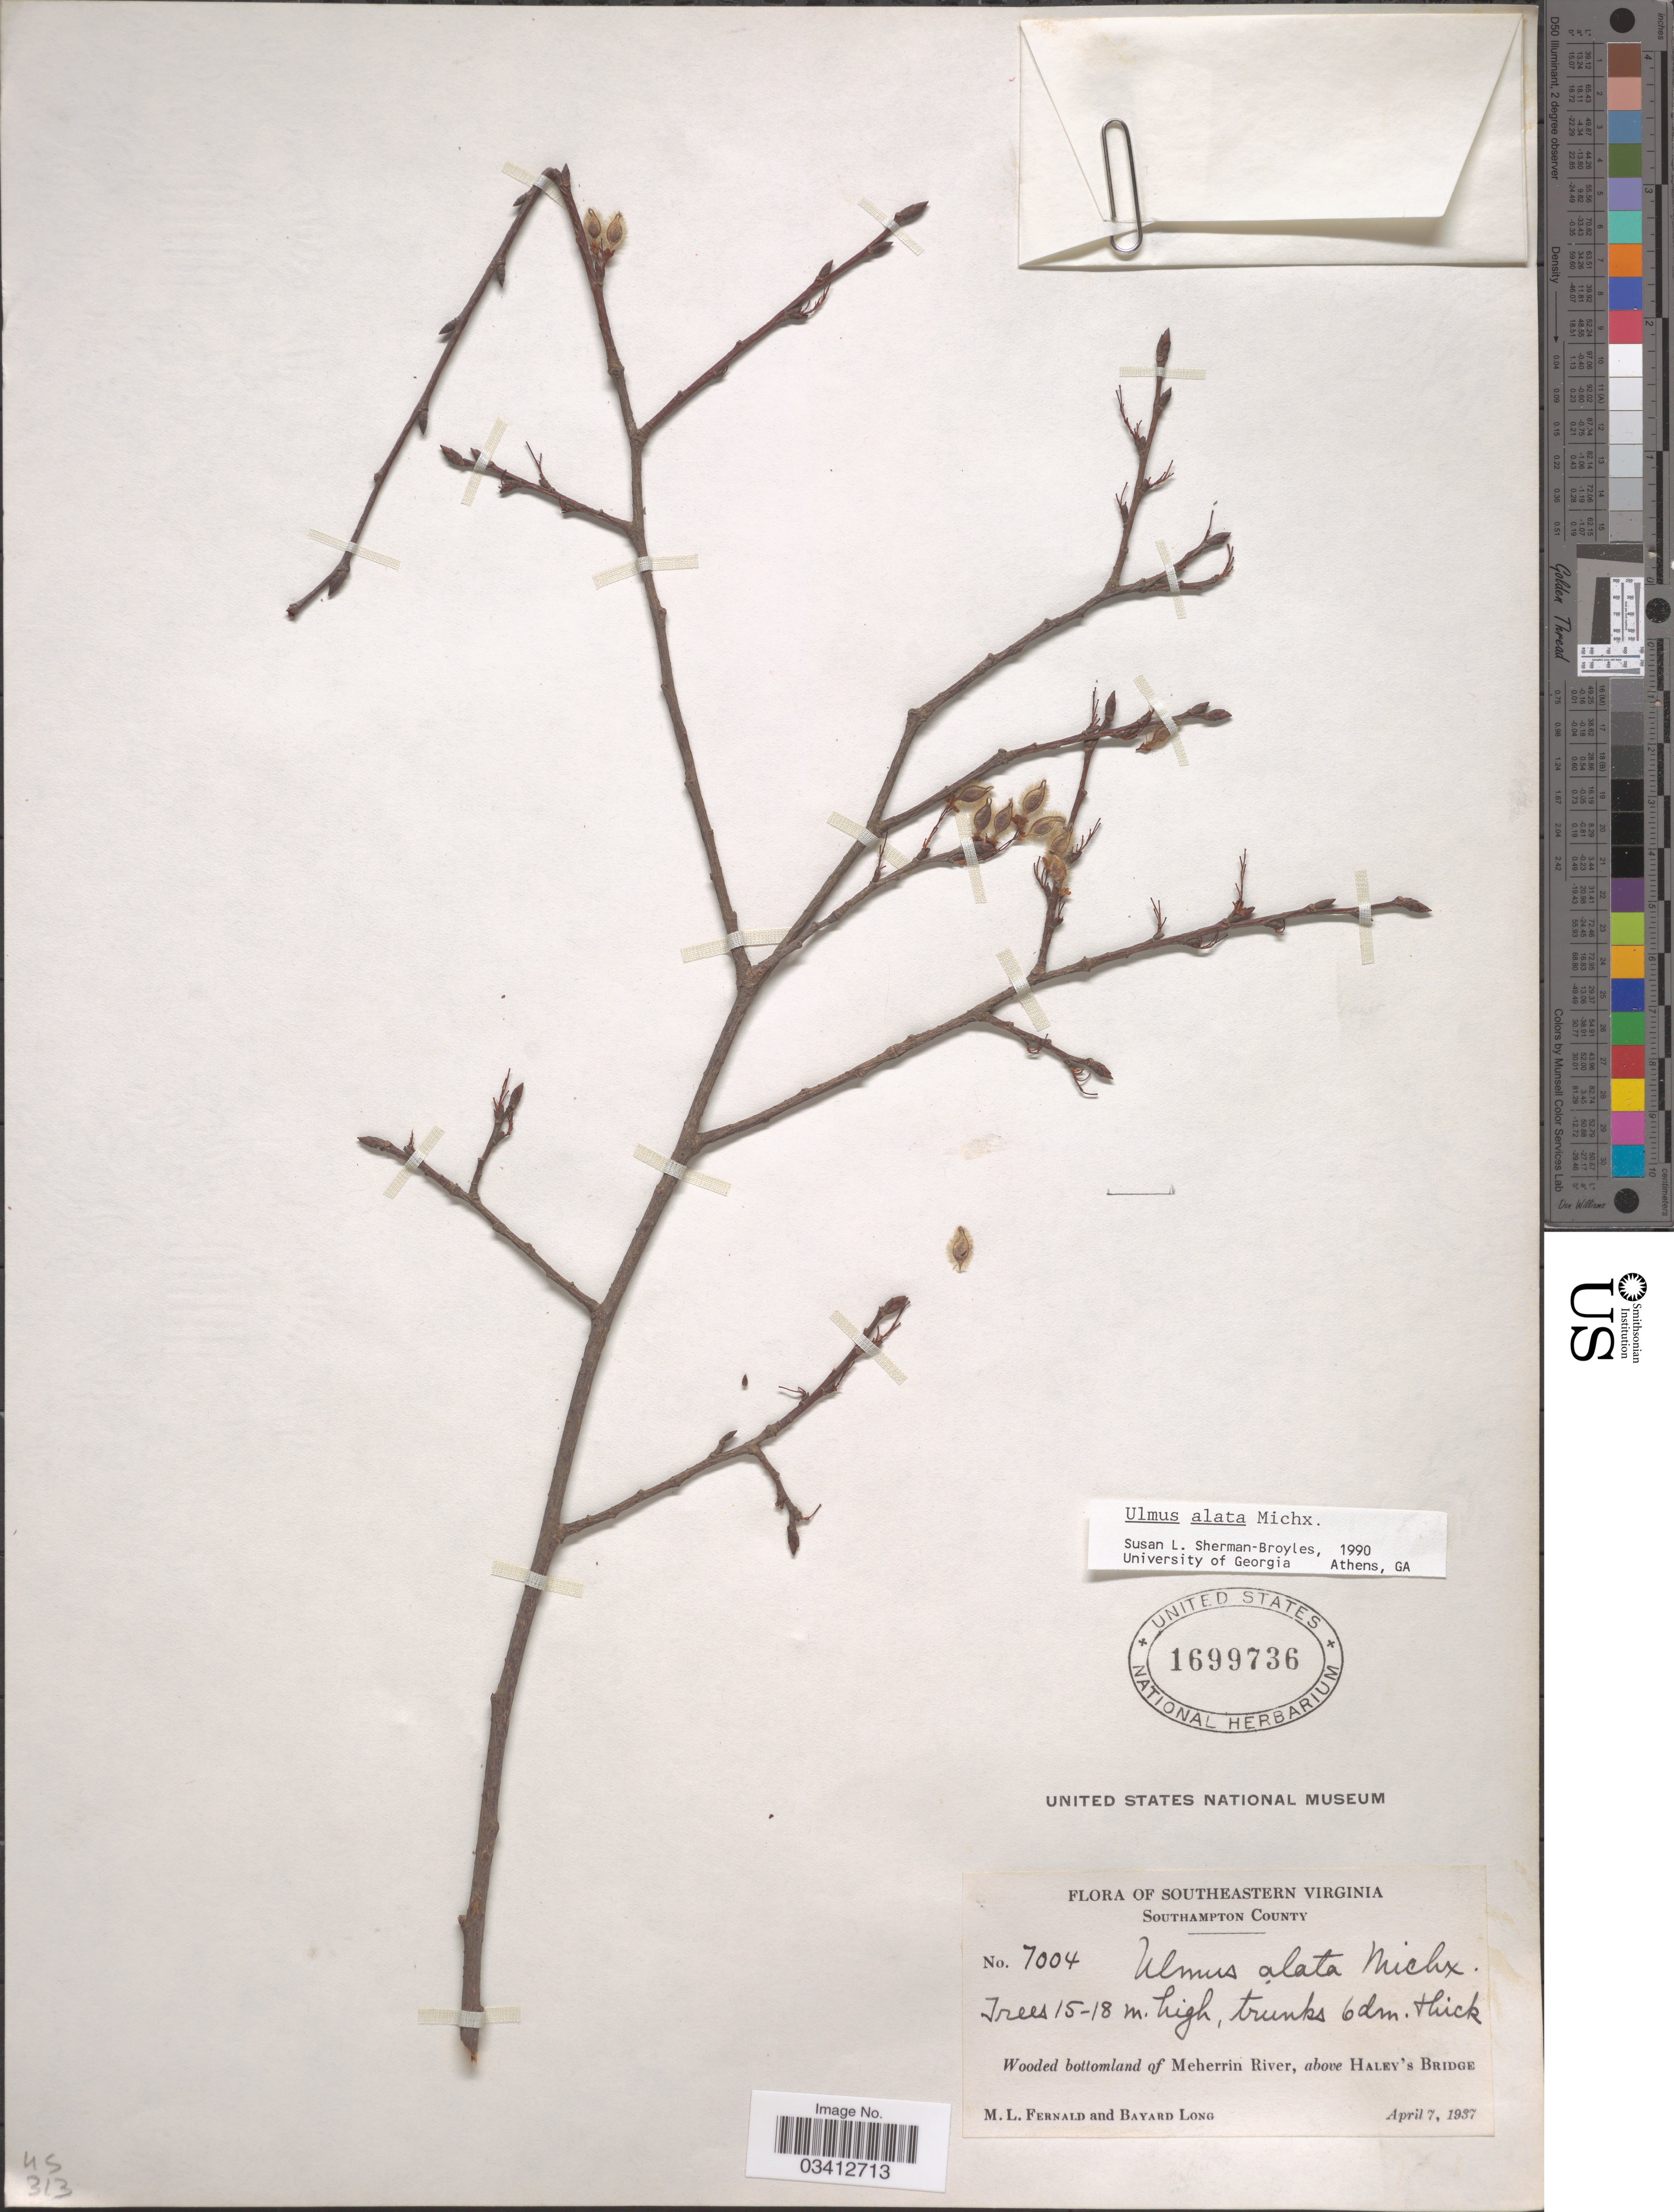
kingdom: Plantae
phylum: Tracheophyta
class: Magnoliopsida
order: Rosales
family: Ulmaceae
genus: Ulmus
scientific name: Ulmus alata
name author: Michx.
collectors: M. L. Fernald & B. Long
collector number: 7004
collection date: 1937-04-07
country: United States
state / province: Virginia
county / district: Southampton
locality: Southeastern Virginia. Southampton County. Wooded bottomland of Meherrin River, above Haley's Bridge.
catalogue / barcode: US 1699736